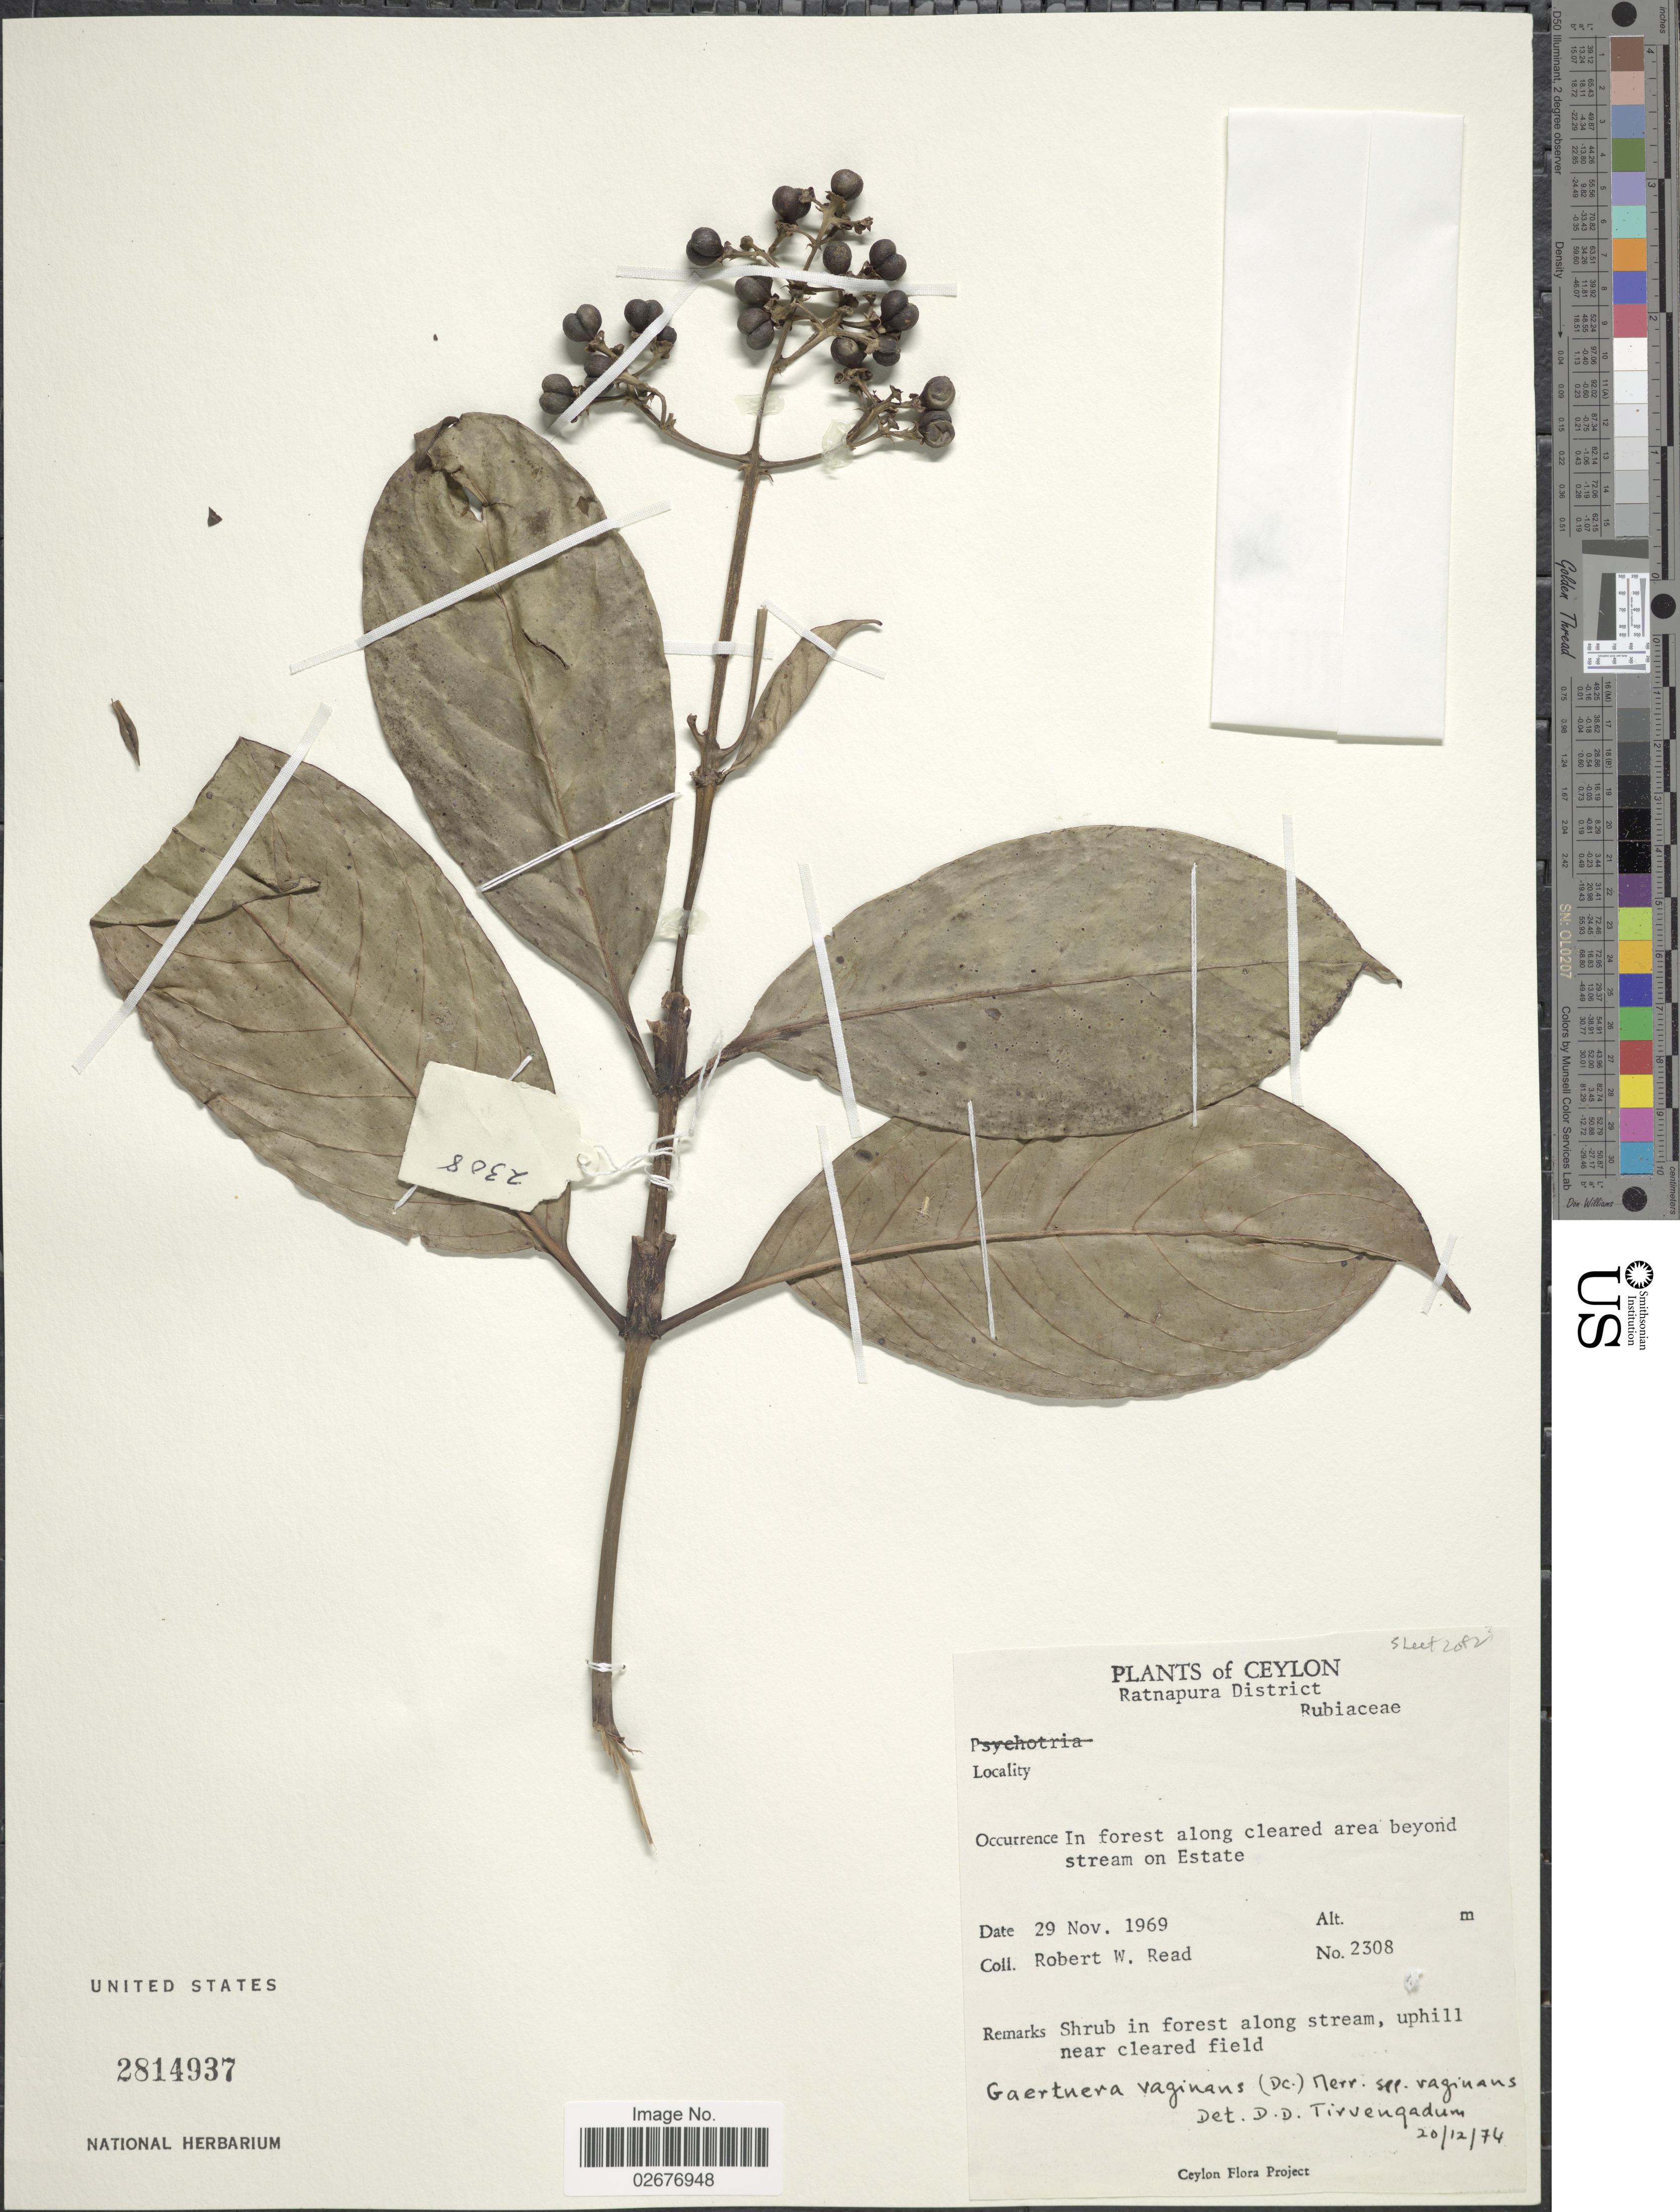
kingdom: Plantae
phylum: Tracheophyta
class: Magnoliopsida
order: Gentianales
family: Rubiaceae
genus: Gaertnera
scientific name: Gaertnera vaginans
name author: (DC.) Merr.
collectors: R. W. Read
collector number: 2308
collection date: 1969-11-29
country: Sri Lanka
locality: Ceylon, Ratnapura District, in forest, in forest along cleared area beyond stream on Estate, in forest along stream, uphill near cleared field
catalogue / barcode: US 2814937